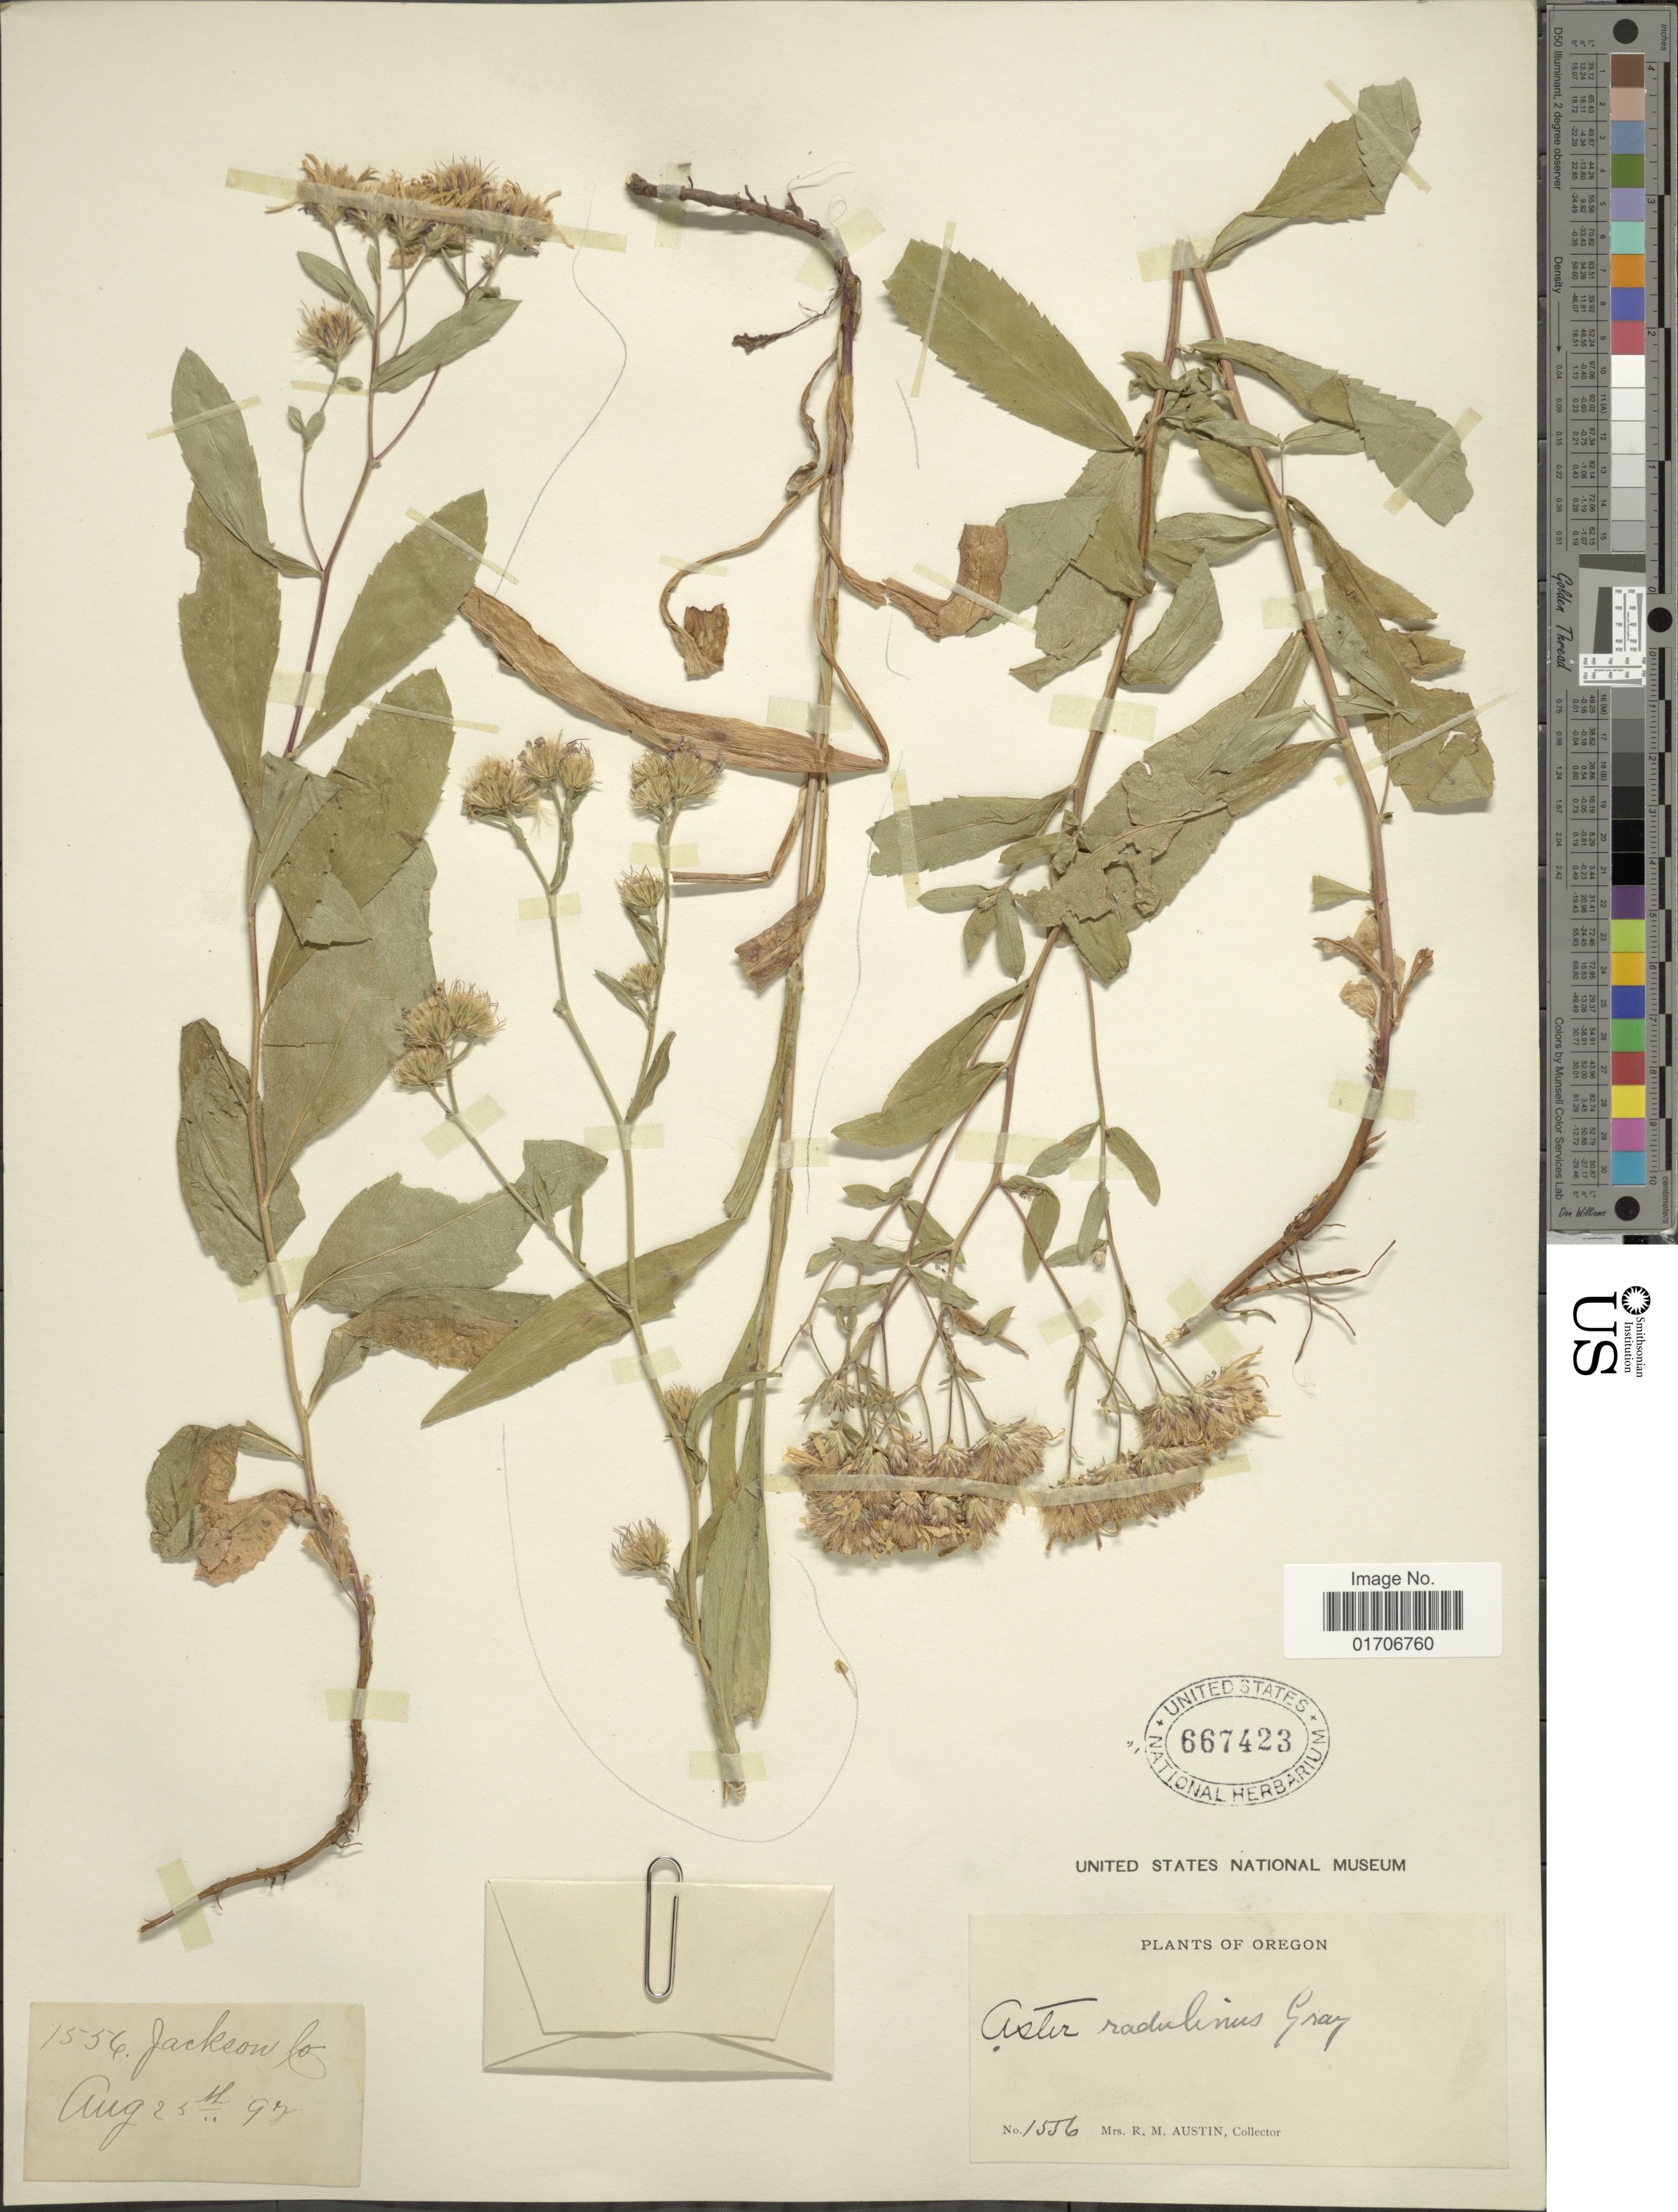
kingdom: Plantae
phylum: Tracheophyta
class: Magnoliopsida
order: Asterales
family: Asteraceae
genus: Eurybia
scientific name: Eurybia radulina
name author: (A. Gray) G.L. Nesom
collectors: R. Austin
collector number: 1556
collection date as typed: Transcribed d/m/y: 25/8/97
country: United States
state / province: Oregon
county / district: Jackson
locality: Jackson Co.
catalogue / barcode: US 667423